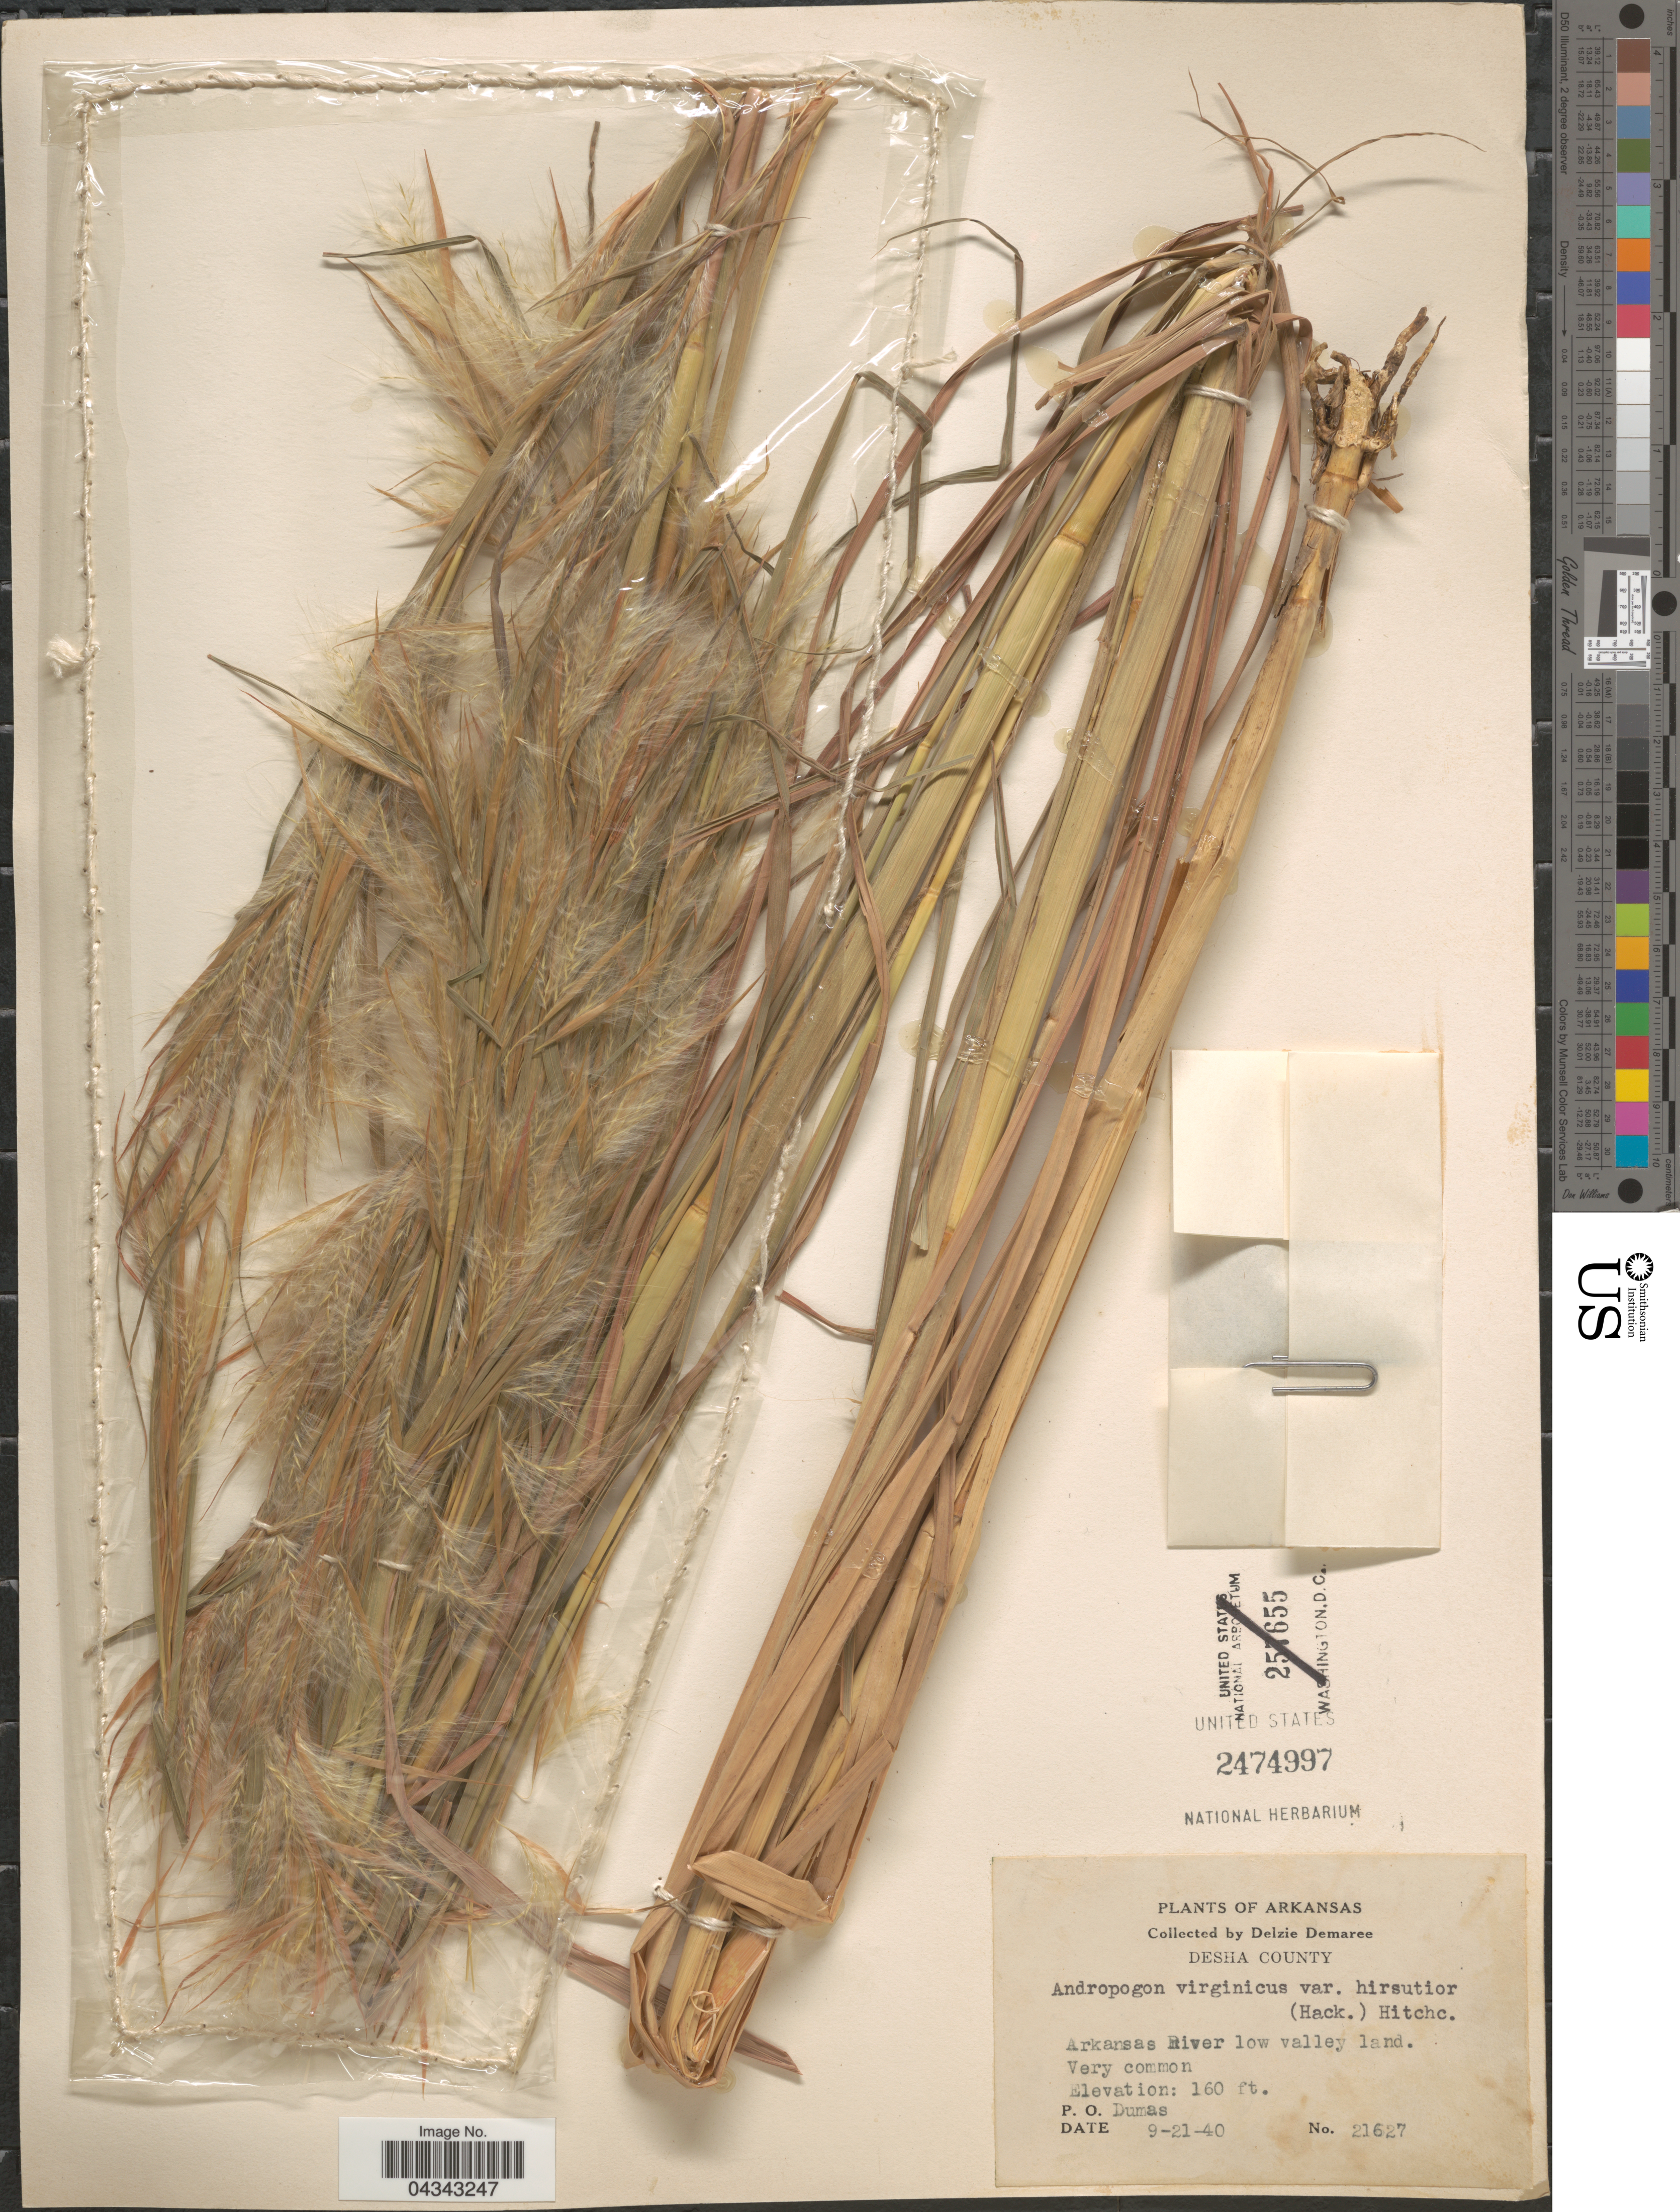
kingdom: Plantae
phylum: Tracheophyta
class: Liliopsida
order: Poales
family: Poaceae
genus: Andropogon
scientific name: Andropogon glomeratus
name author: (Walter) Britton, Stearns & Poggenb.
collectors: D. Demaree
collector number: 21627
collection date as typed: Transcribed d/m/y: 21/9/40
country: United States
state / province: Arkansas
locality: Desha County. Arkansas River low valley land. P.O. Dumas.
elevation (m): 49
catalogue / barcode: US 2474997